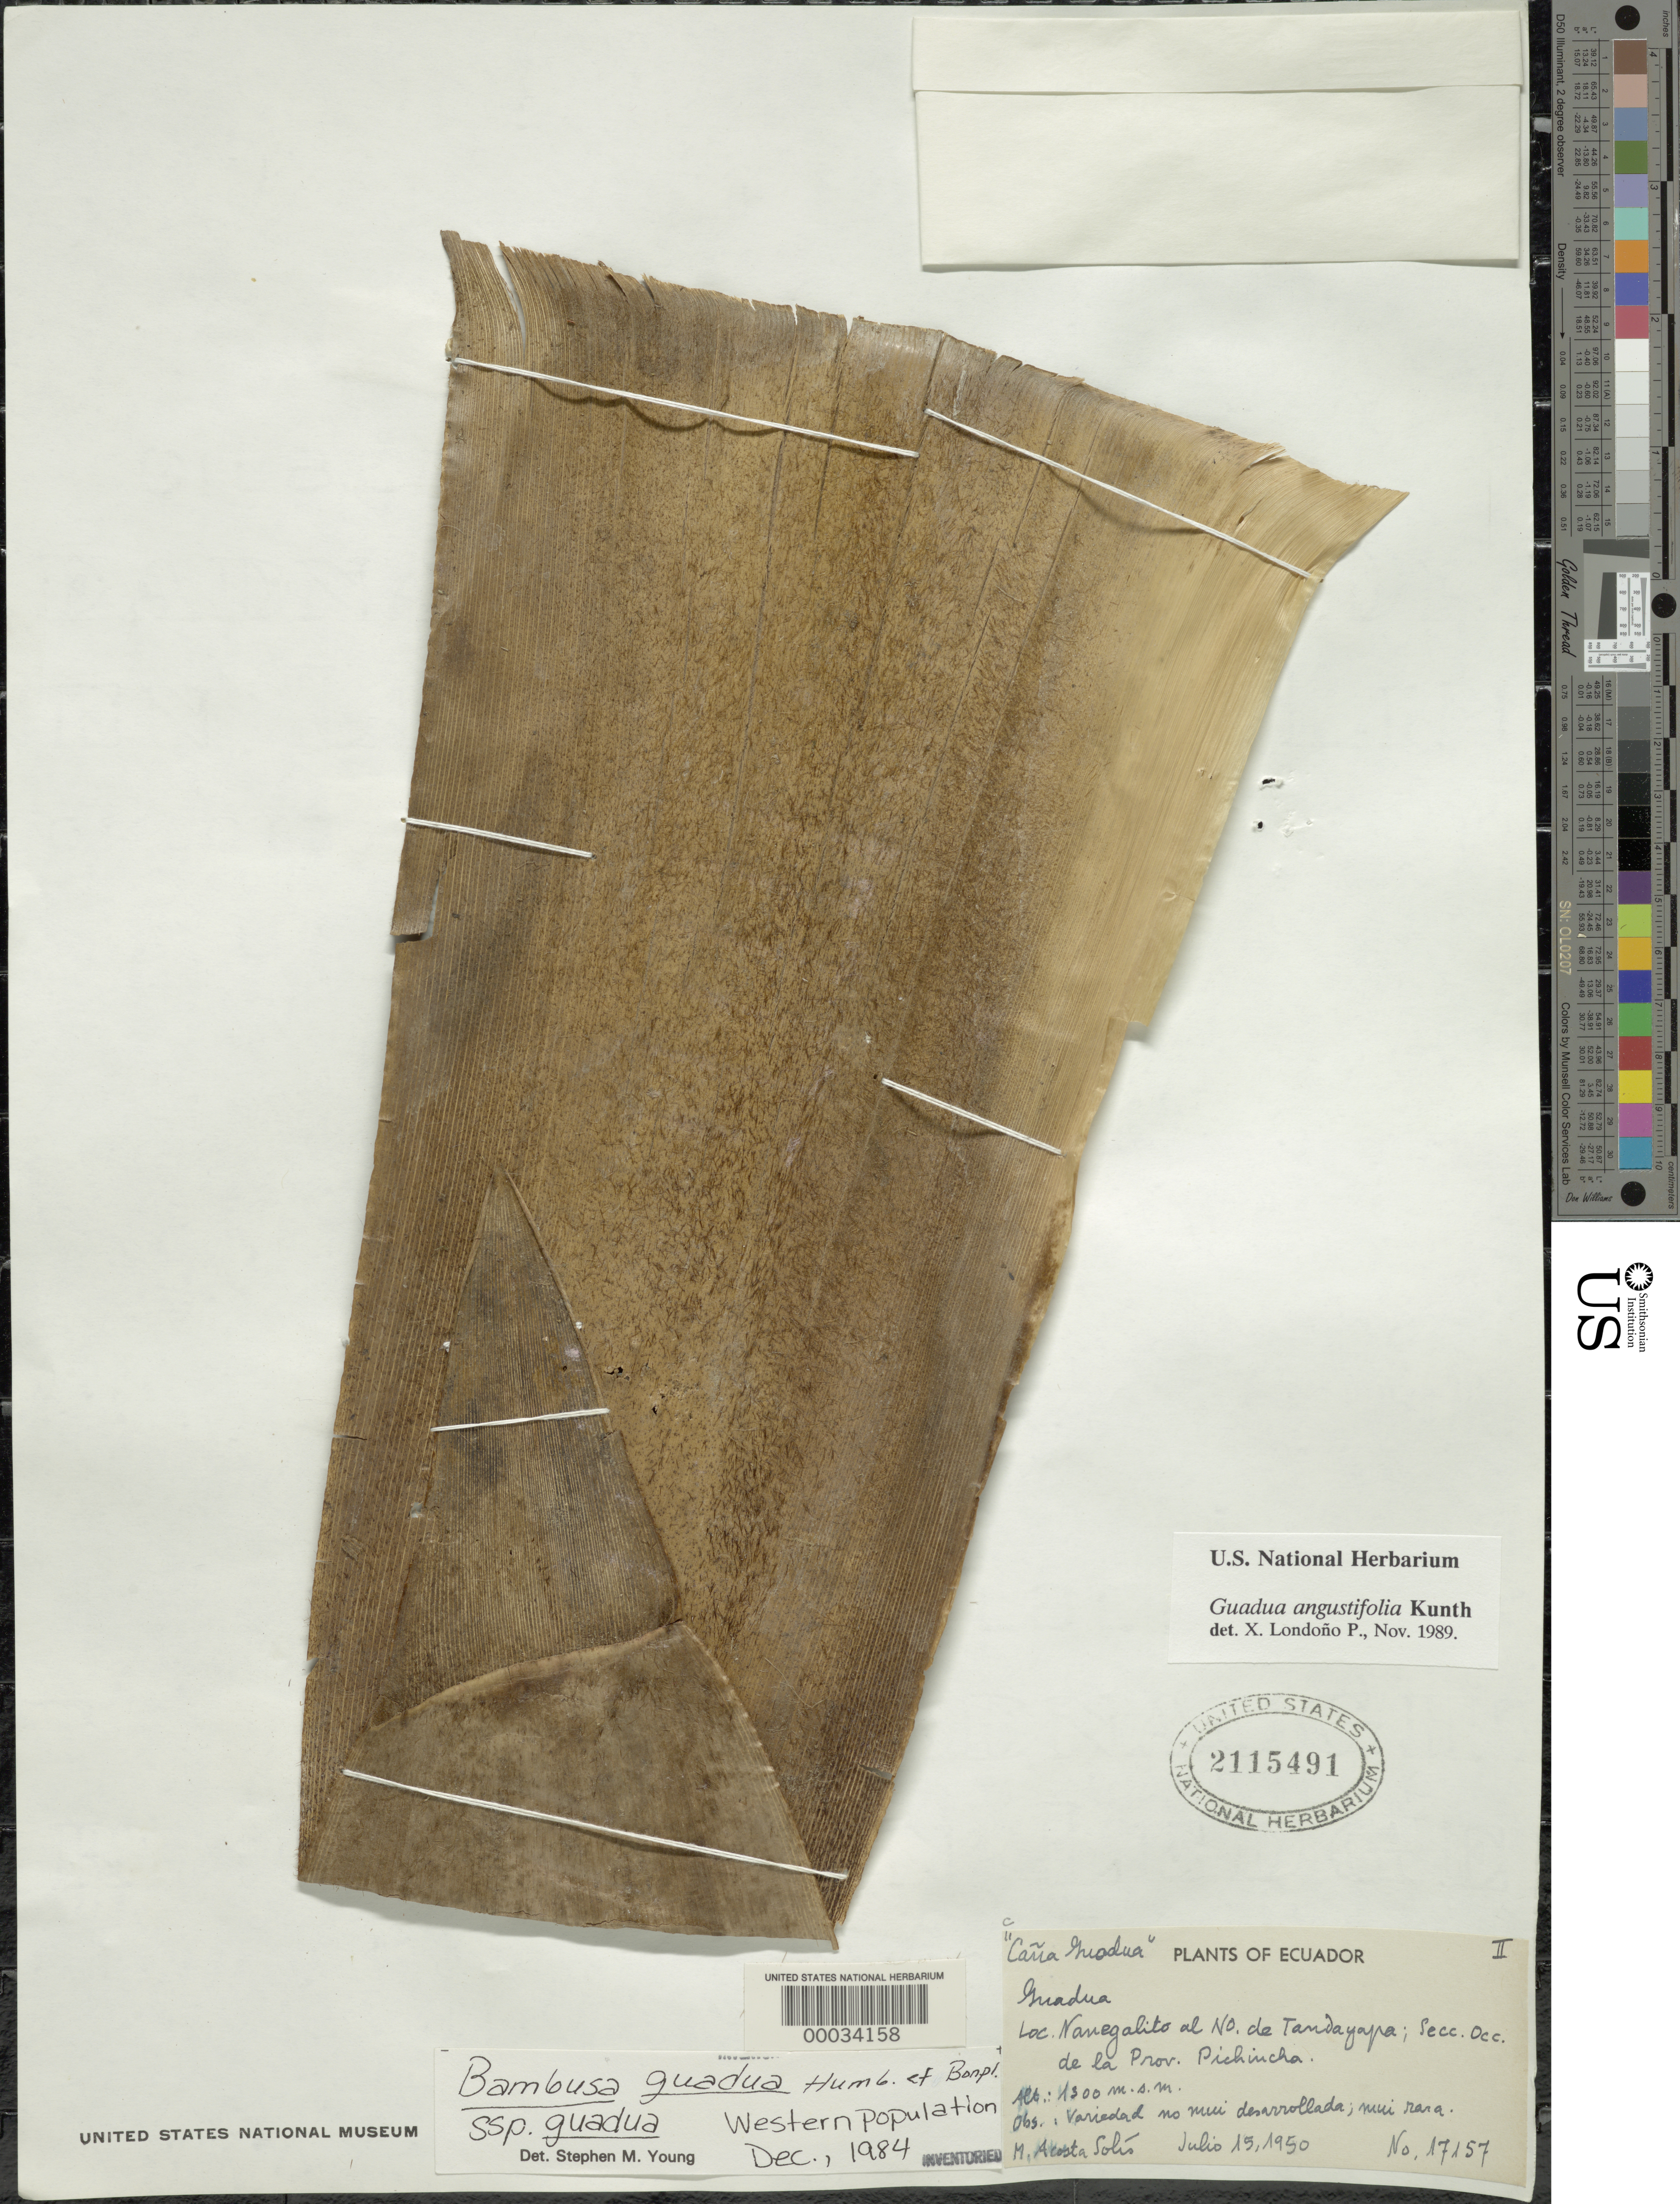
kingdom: Plantae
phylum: Tracheophyta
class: Liliopsida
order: Poales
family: Poaceae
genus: Guadua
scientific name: Guadua angustifolia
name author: Kunth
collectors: M. Acosta Solis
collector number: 17157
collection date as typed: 15 Jul 1950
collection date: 1950-07-15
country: Ecuador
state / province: Pichincha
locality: Nanegalito al no. de tandayapa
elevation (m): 1300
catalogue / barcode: US 2115491